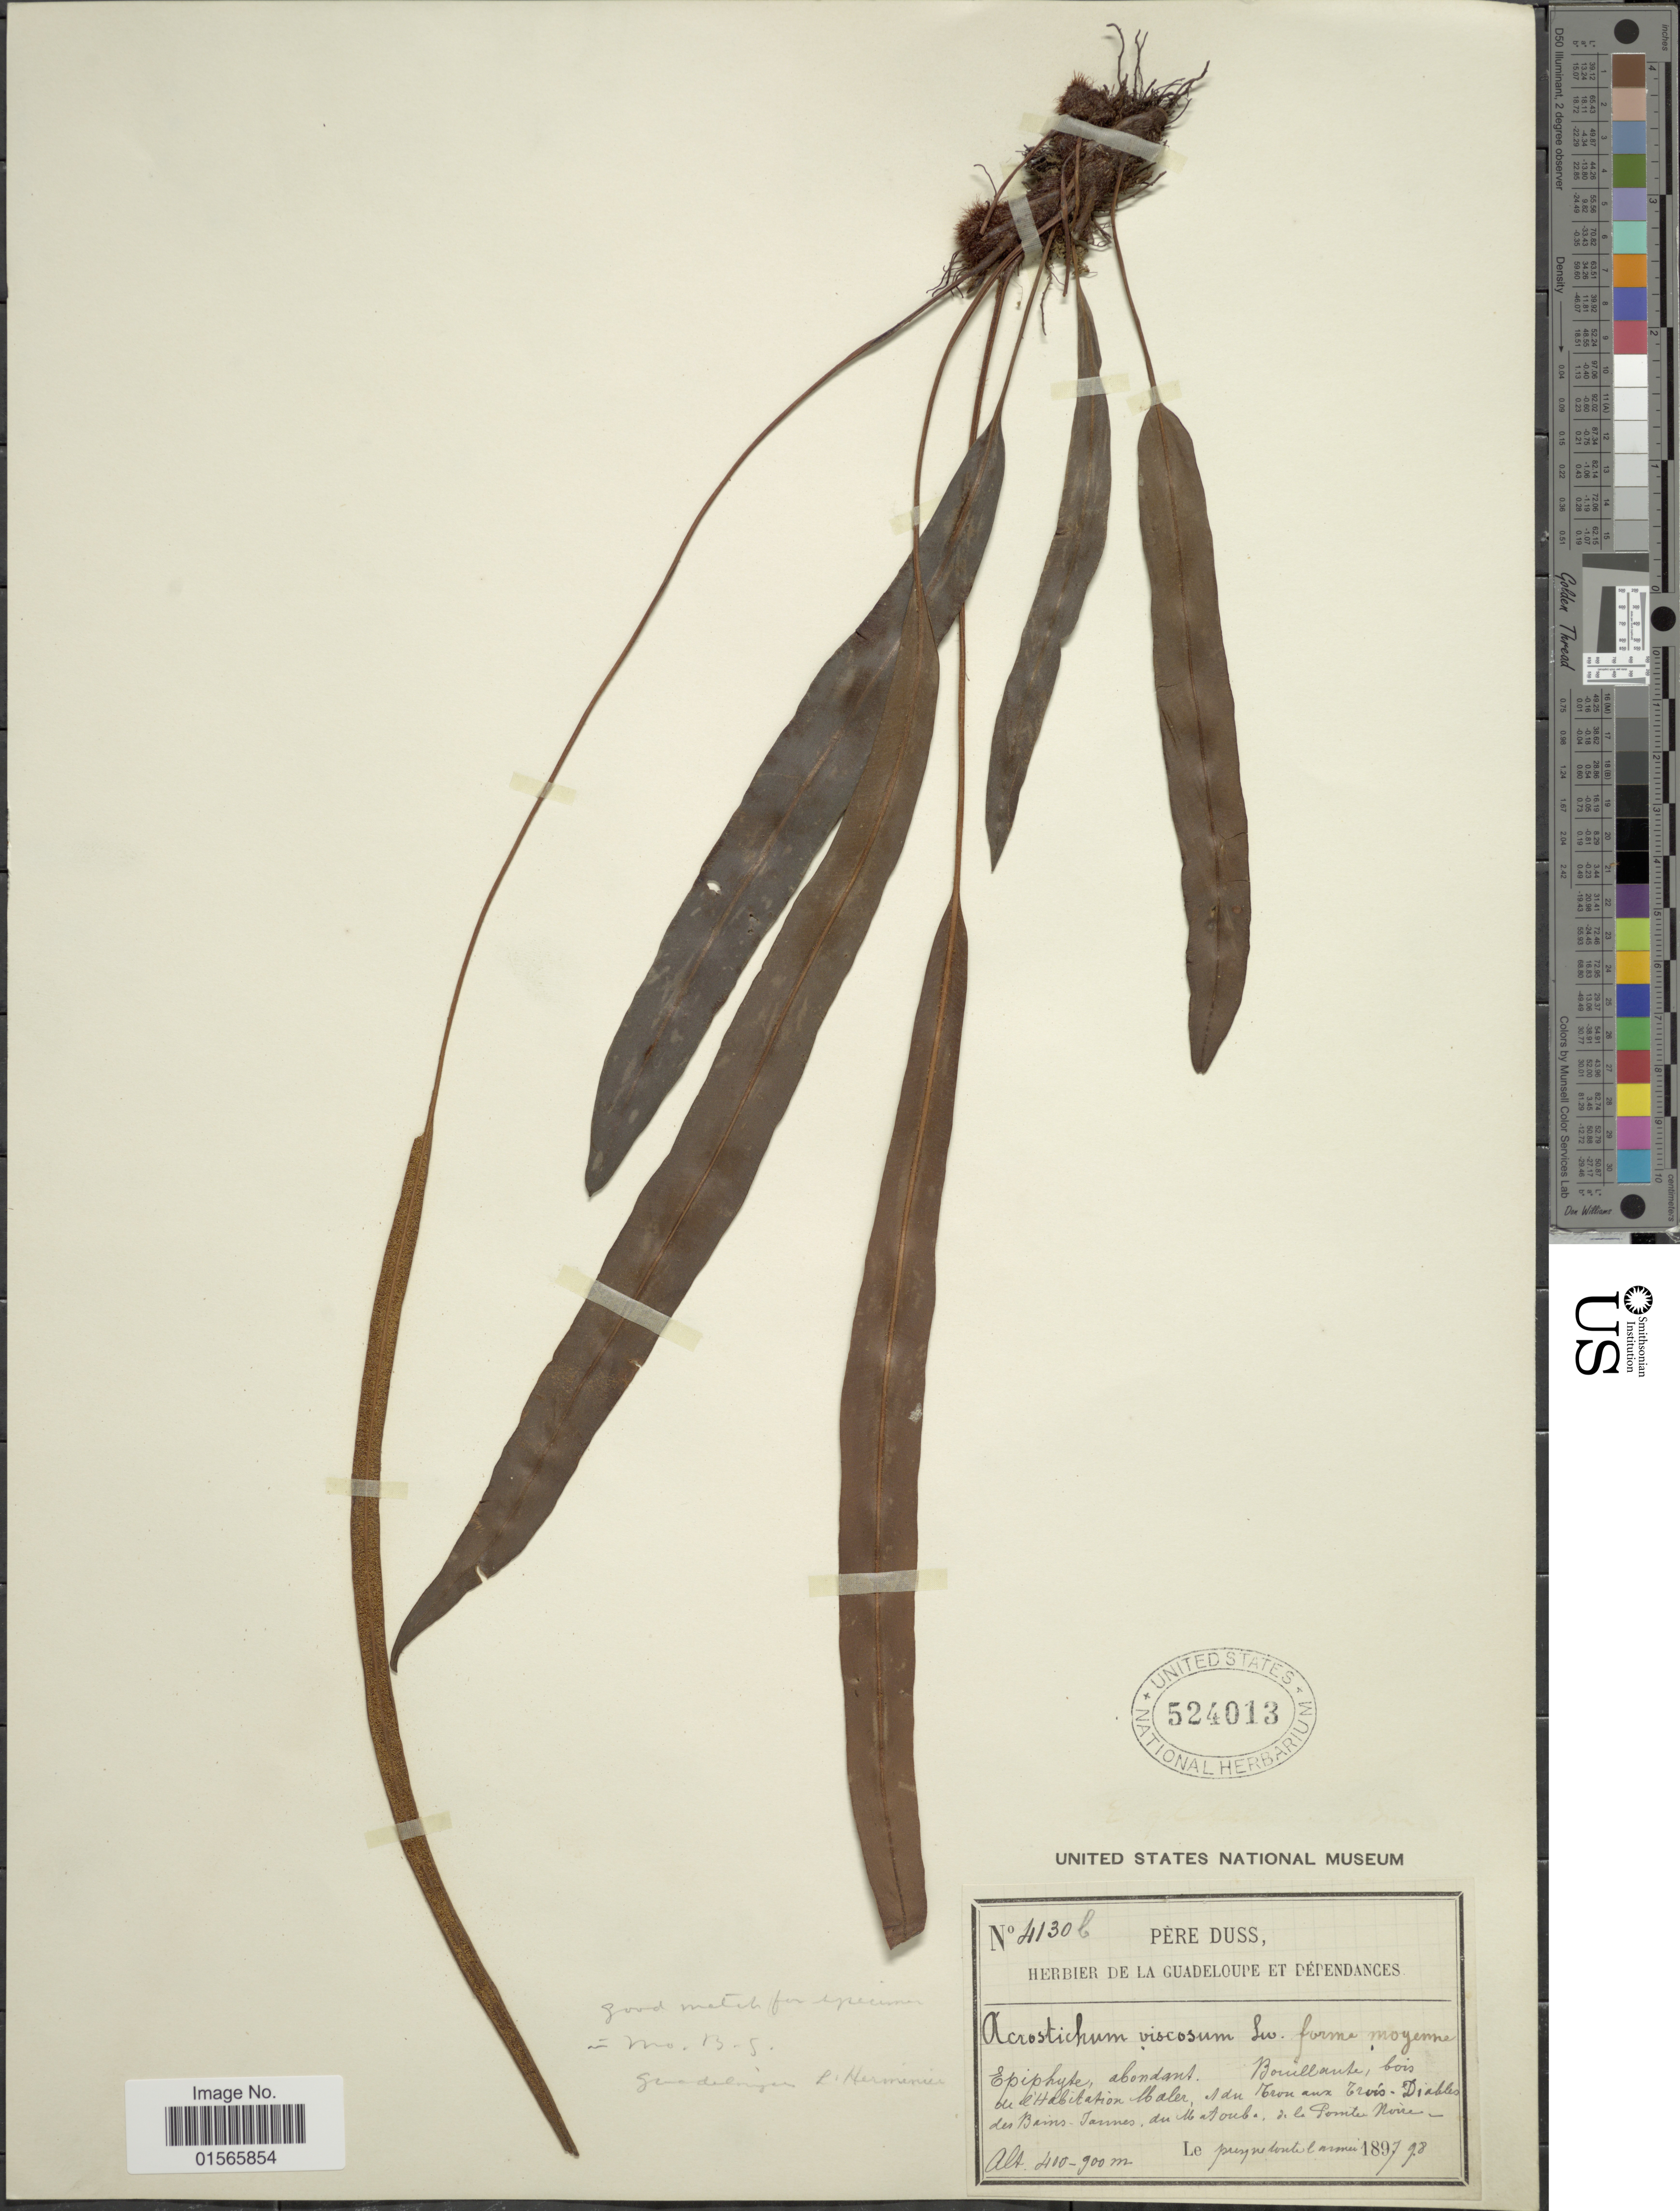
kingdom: Plantae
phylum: Tracheophyta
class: Polypodiopsida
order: Polypodiales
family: Dryopteridaceae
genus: Elaphoglossum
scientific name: Elaphoglossum petiolatum var. dussii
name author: (Underw. ex Maxon) Proctor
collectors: Père Duss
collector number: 4130b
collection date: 1897/1898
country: Guadeloupe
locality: Bouillante, bois du l' Habitation Maler, et du Trou aux Trois-Diables des Bains-Jaunes du Matouba, de la Pointe Noire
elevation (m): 400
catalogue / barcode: US 524013